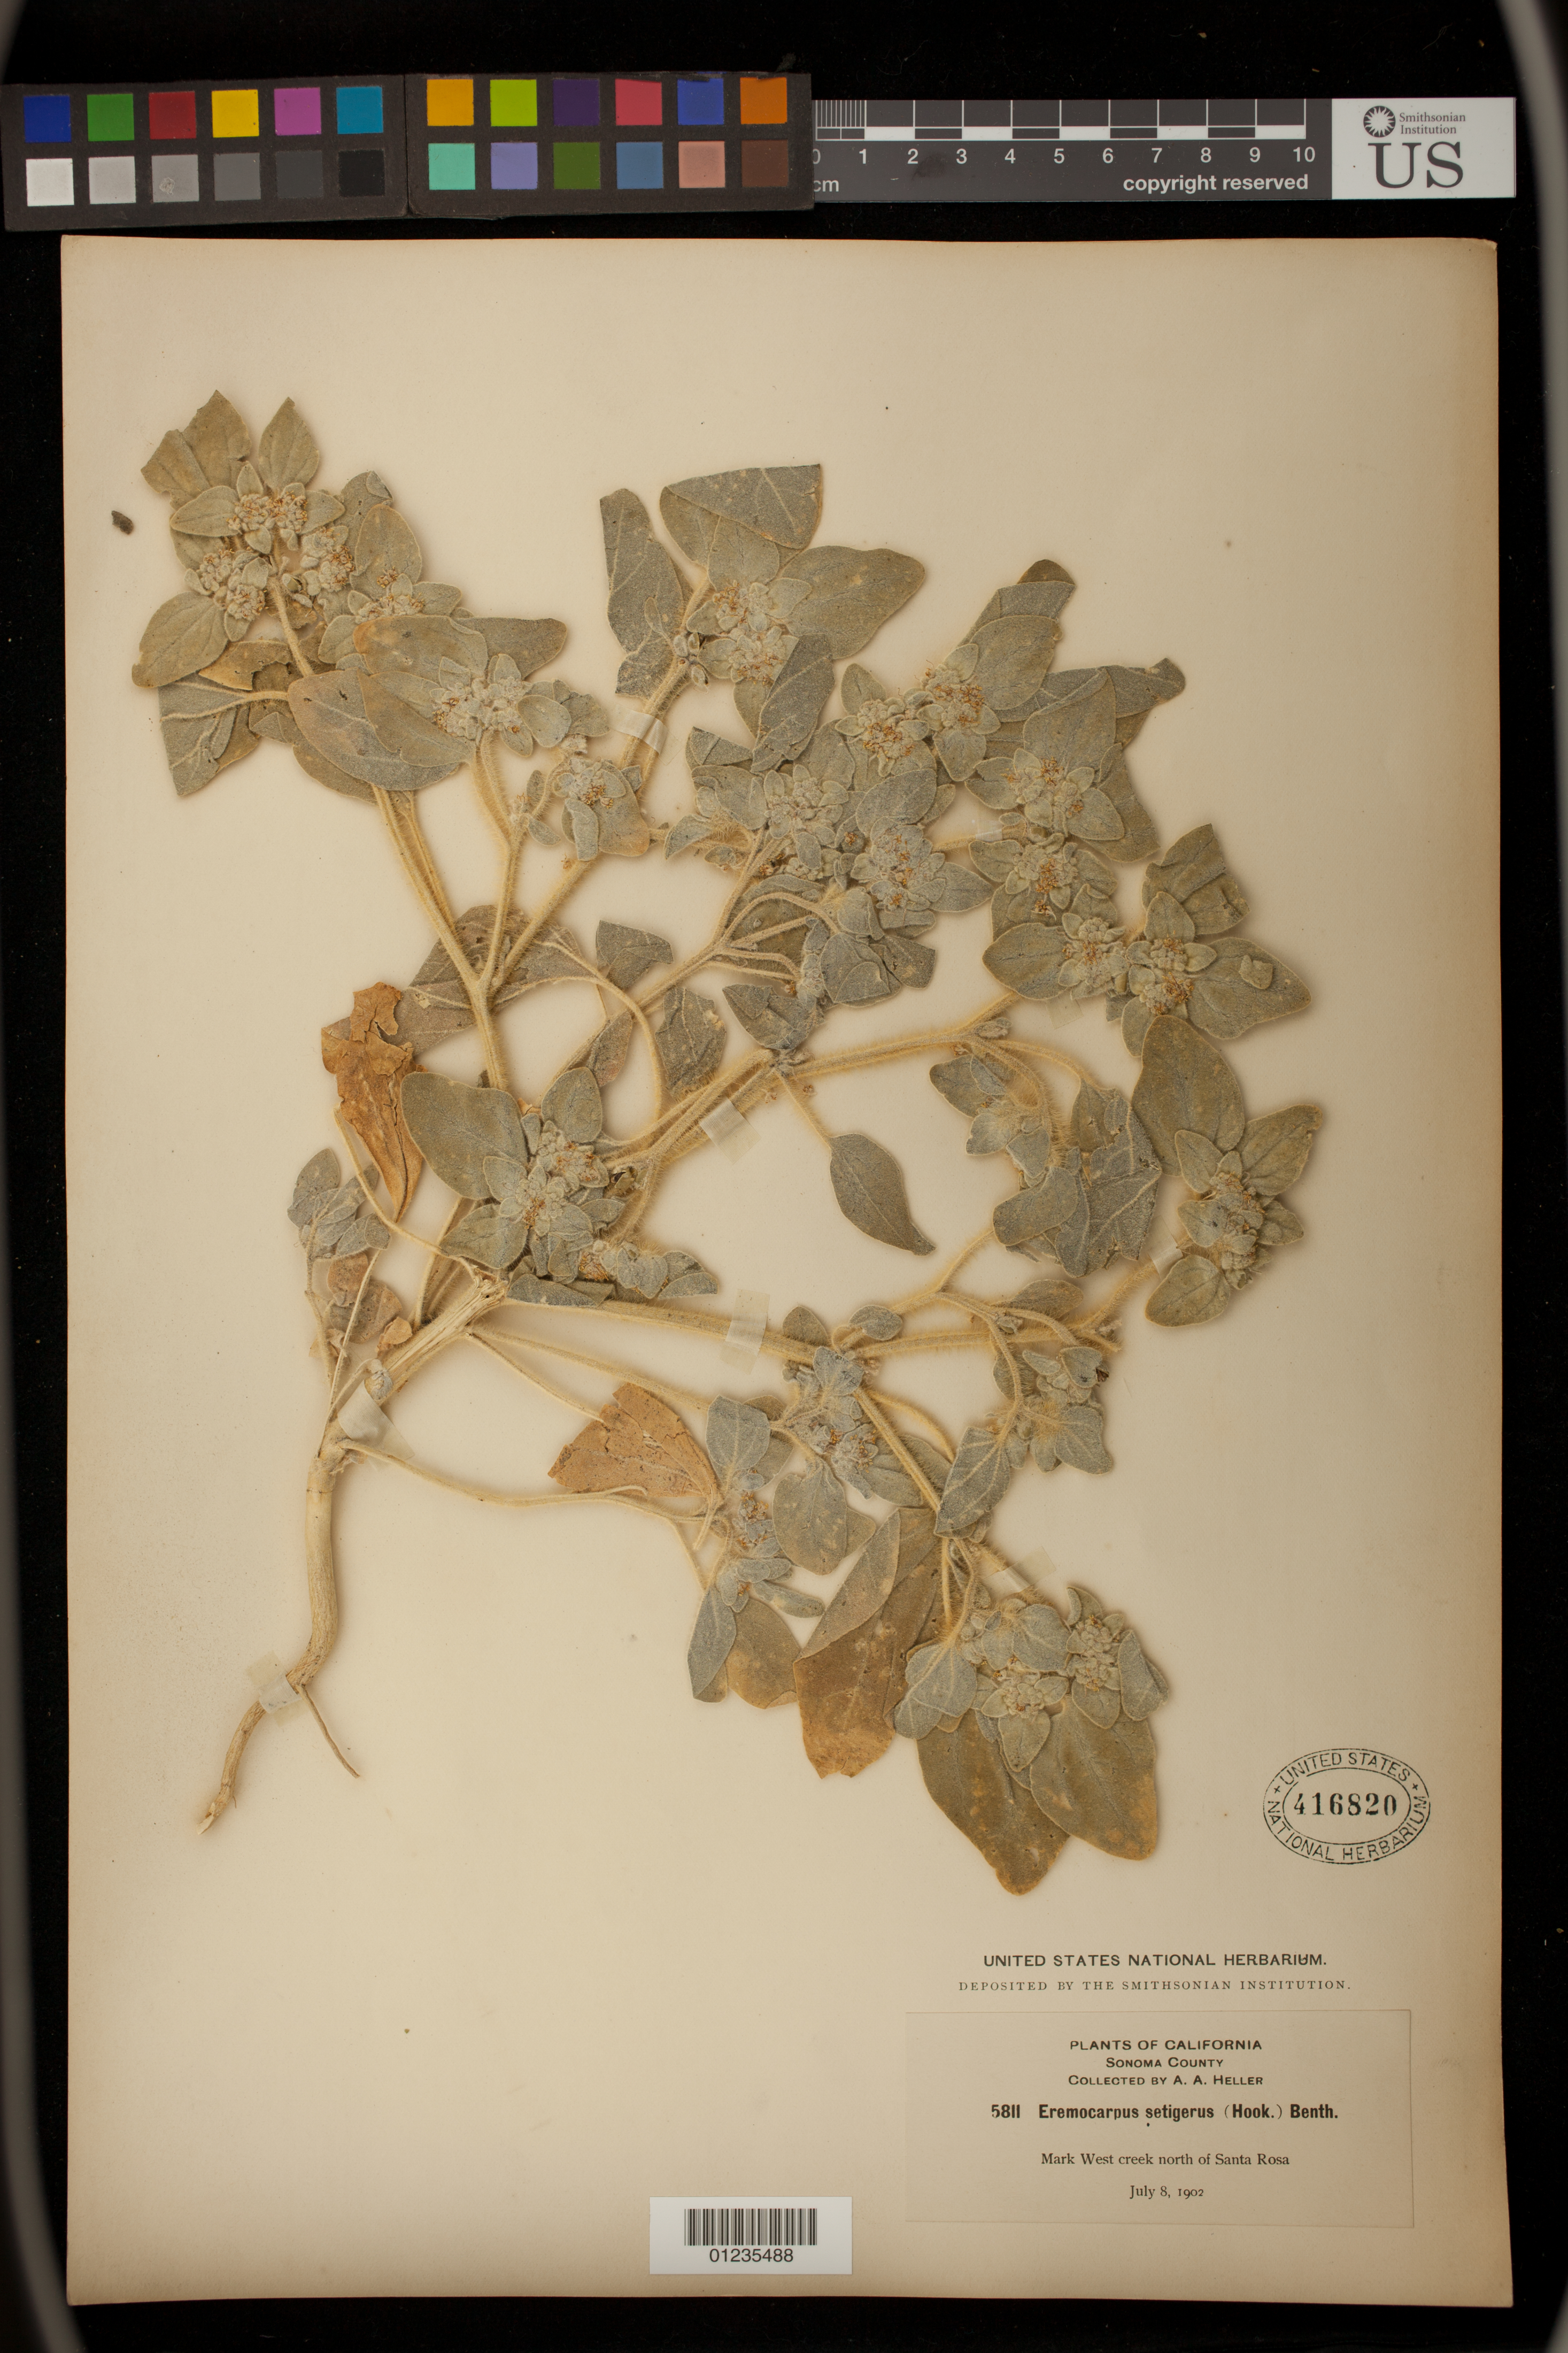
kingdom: Plantae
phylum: Tracheophyta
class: Magnoliopsida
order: Malpighiales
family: Euphorbiaceae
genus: Eremocarpus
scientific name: Eremocarpus setigerus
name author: (Hook.) Benth.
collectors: E. G. Heller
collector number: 5811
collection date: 1902-07-08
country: United States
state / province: California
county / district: Sonoma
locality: Mark West creek north of Santa Rosa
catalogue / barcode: US 416820